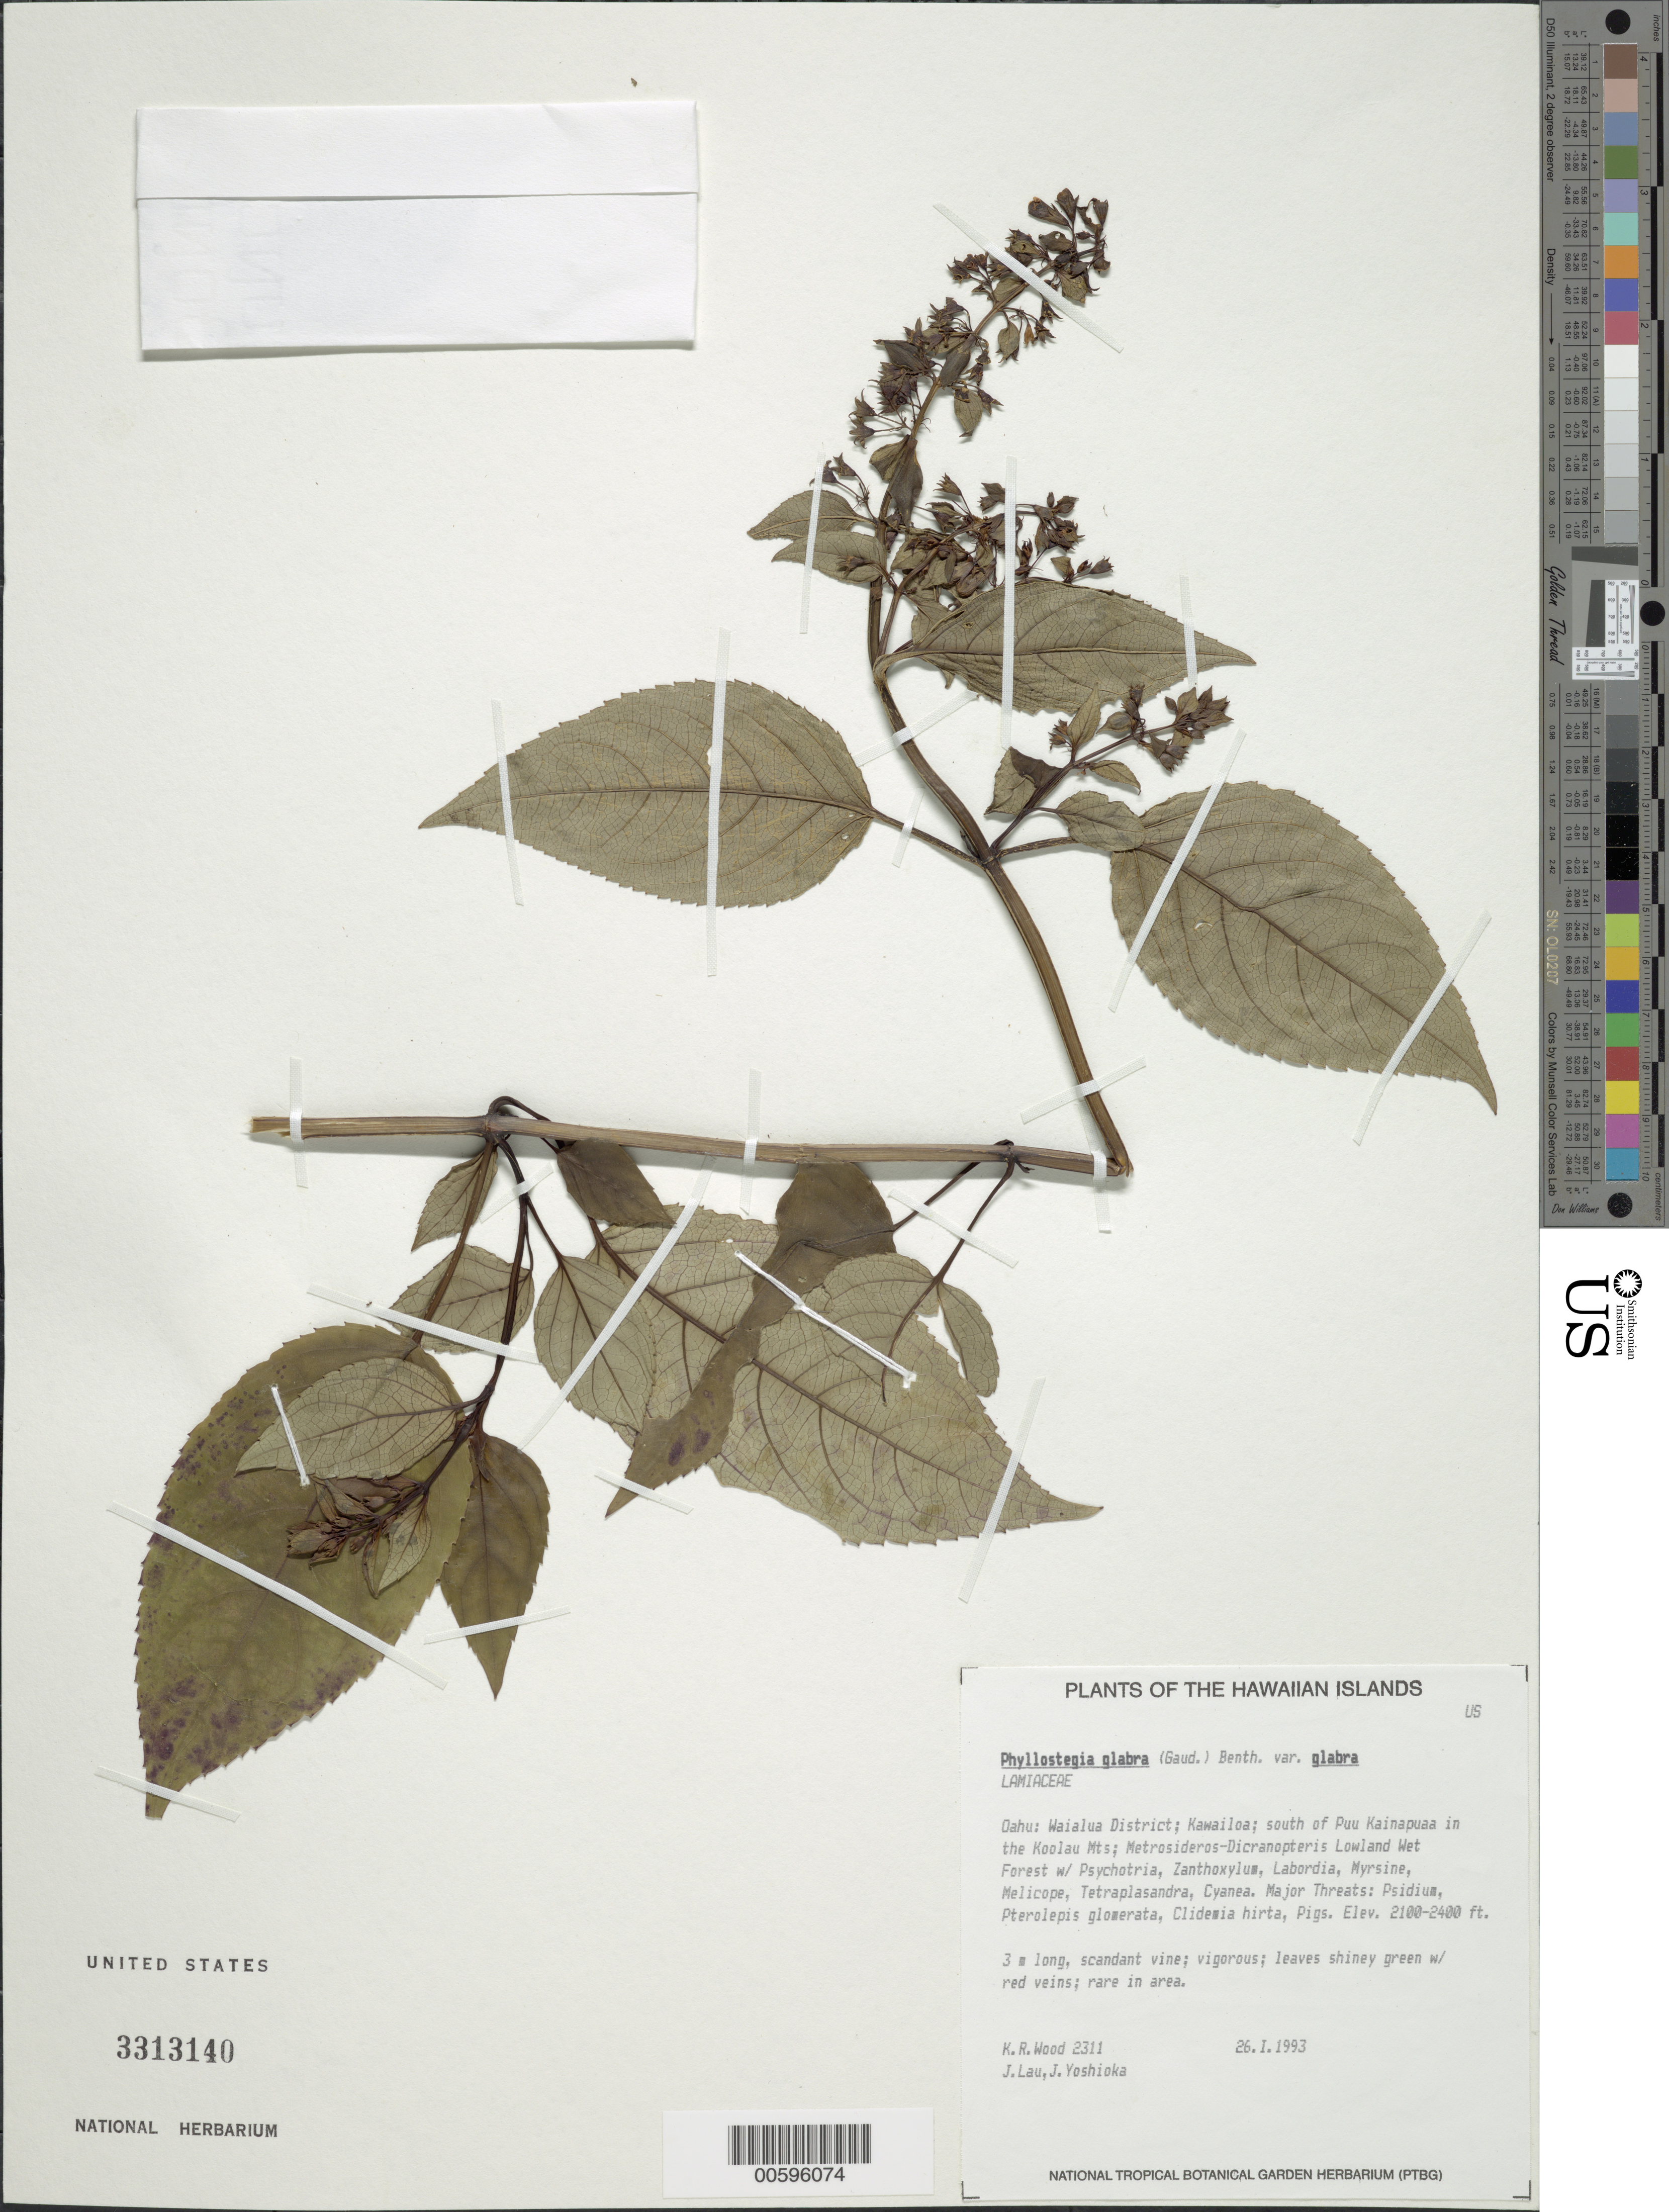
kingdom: Plantae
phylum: Tracheophyta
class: Magnoliopsida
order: Lamiales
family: Lamiaceae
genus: Phyllostegia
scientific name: Phyllostegia glabra var. glabra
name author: (Gaudich.) Benth.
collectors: K. R. Wood, J. Lau & J. Yoshioka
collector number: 2311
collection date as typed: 26 Jan 1993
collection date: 1993-01-26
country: United States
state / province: Hawaii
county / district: Honolulu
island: Oahu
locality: Waialua Dist; Kawailoa; S of Puu Kainapuaa in the Koolau Mts.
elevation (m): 640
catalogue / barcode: US 3313140